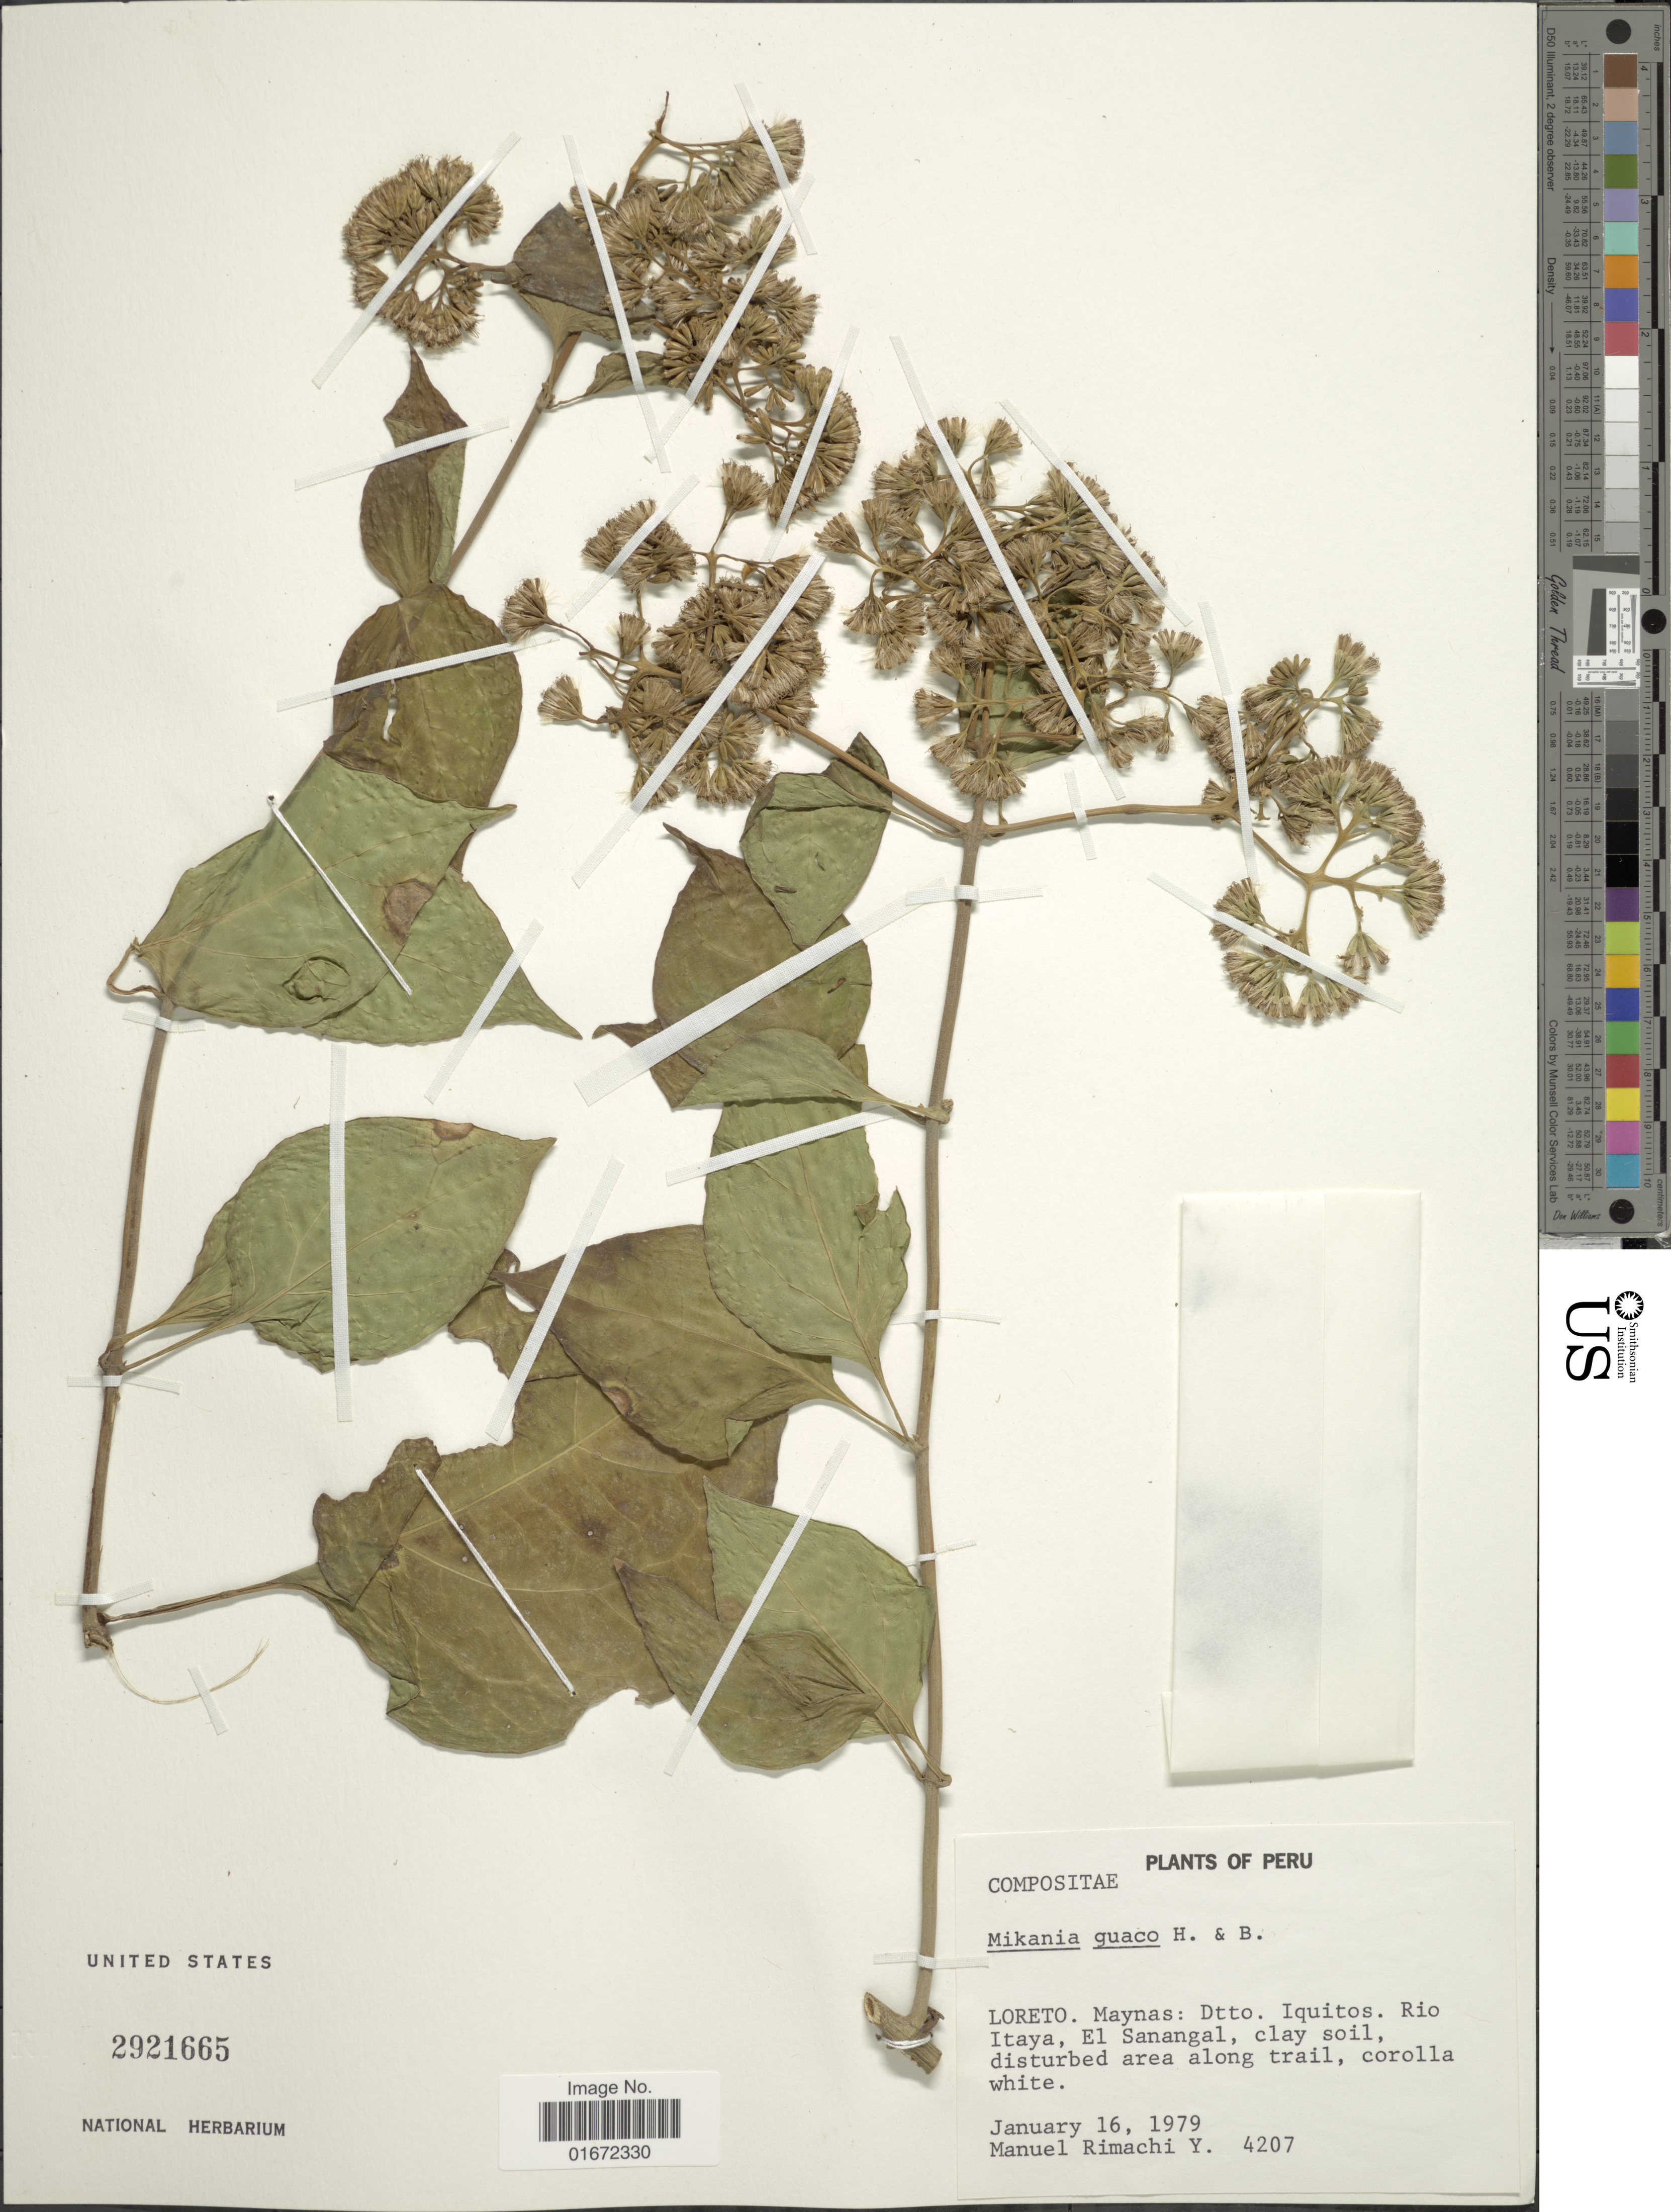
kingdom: Plantae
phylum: Tracheophyta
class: Magnoliopsida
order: Asterales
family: Asteraceae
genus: Mikania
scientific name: Mikania guaco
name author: Humb. & Bonpl.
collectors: M. Rimachi Y.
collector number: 4207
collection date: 1979-01-16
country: Peru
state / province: Loreto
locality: Loreto. Maynas: Dtto. Iquitos. Rio Itaya, El Sanangal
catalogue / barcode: US 2921665